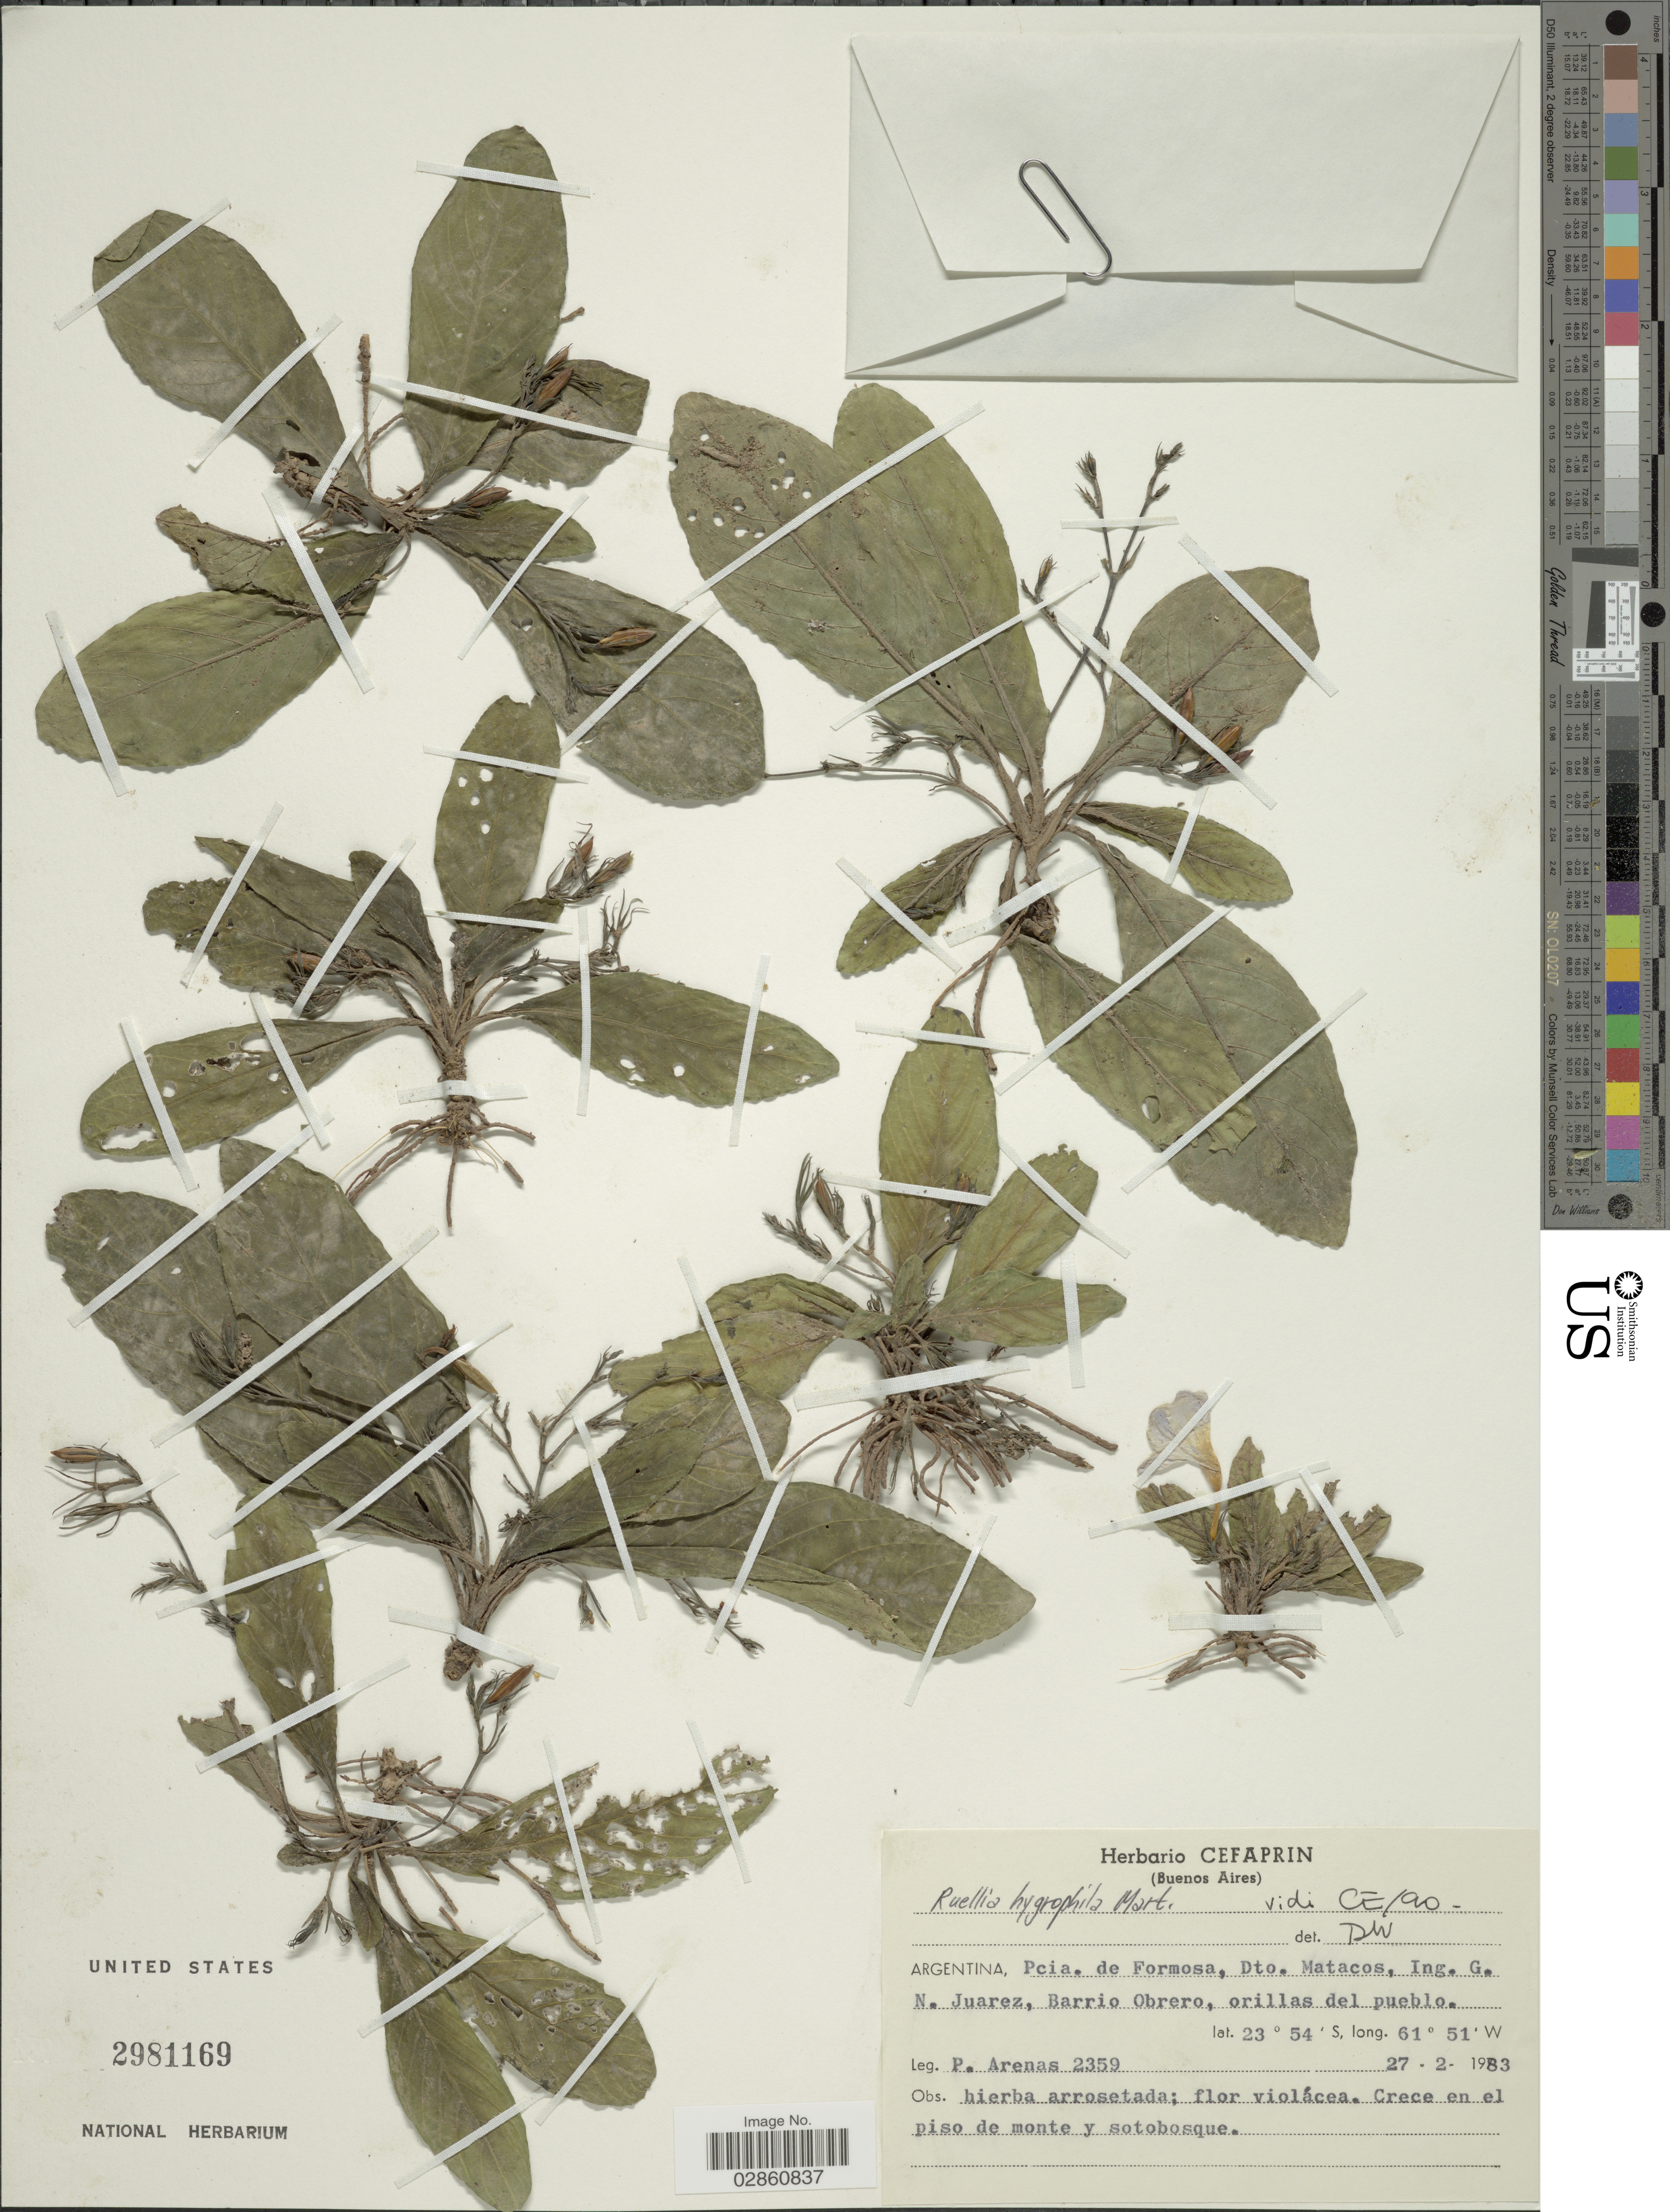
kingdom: Plantae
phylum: Tracheophyta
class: Magnoliopsida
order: Lamiales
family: Acanthaceae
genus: Ruellia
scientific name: Ruellia hygrophila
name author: Mart.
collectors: P. Arenas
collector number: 2359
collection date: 1983-02-27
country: Argentina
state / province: Formosa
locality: Pcia. de Formosa, Dto. Matacos, Ing. G. N. Juarez, Barrio Obrero, orillas del pueblo.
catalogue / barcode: US 2981169